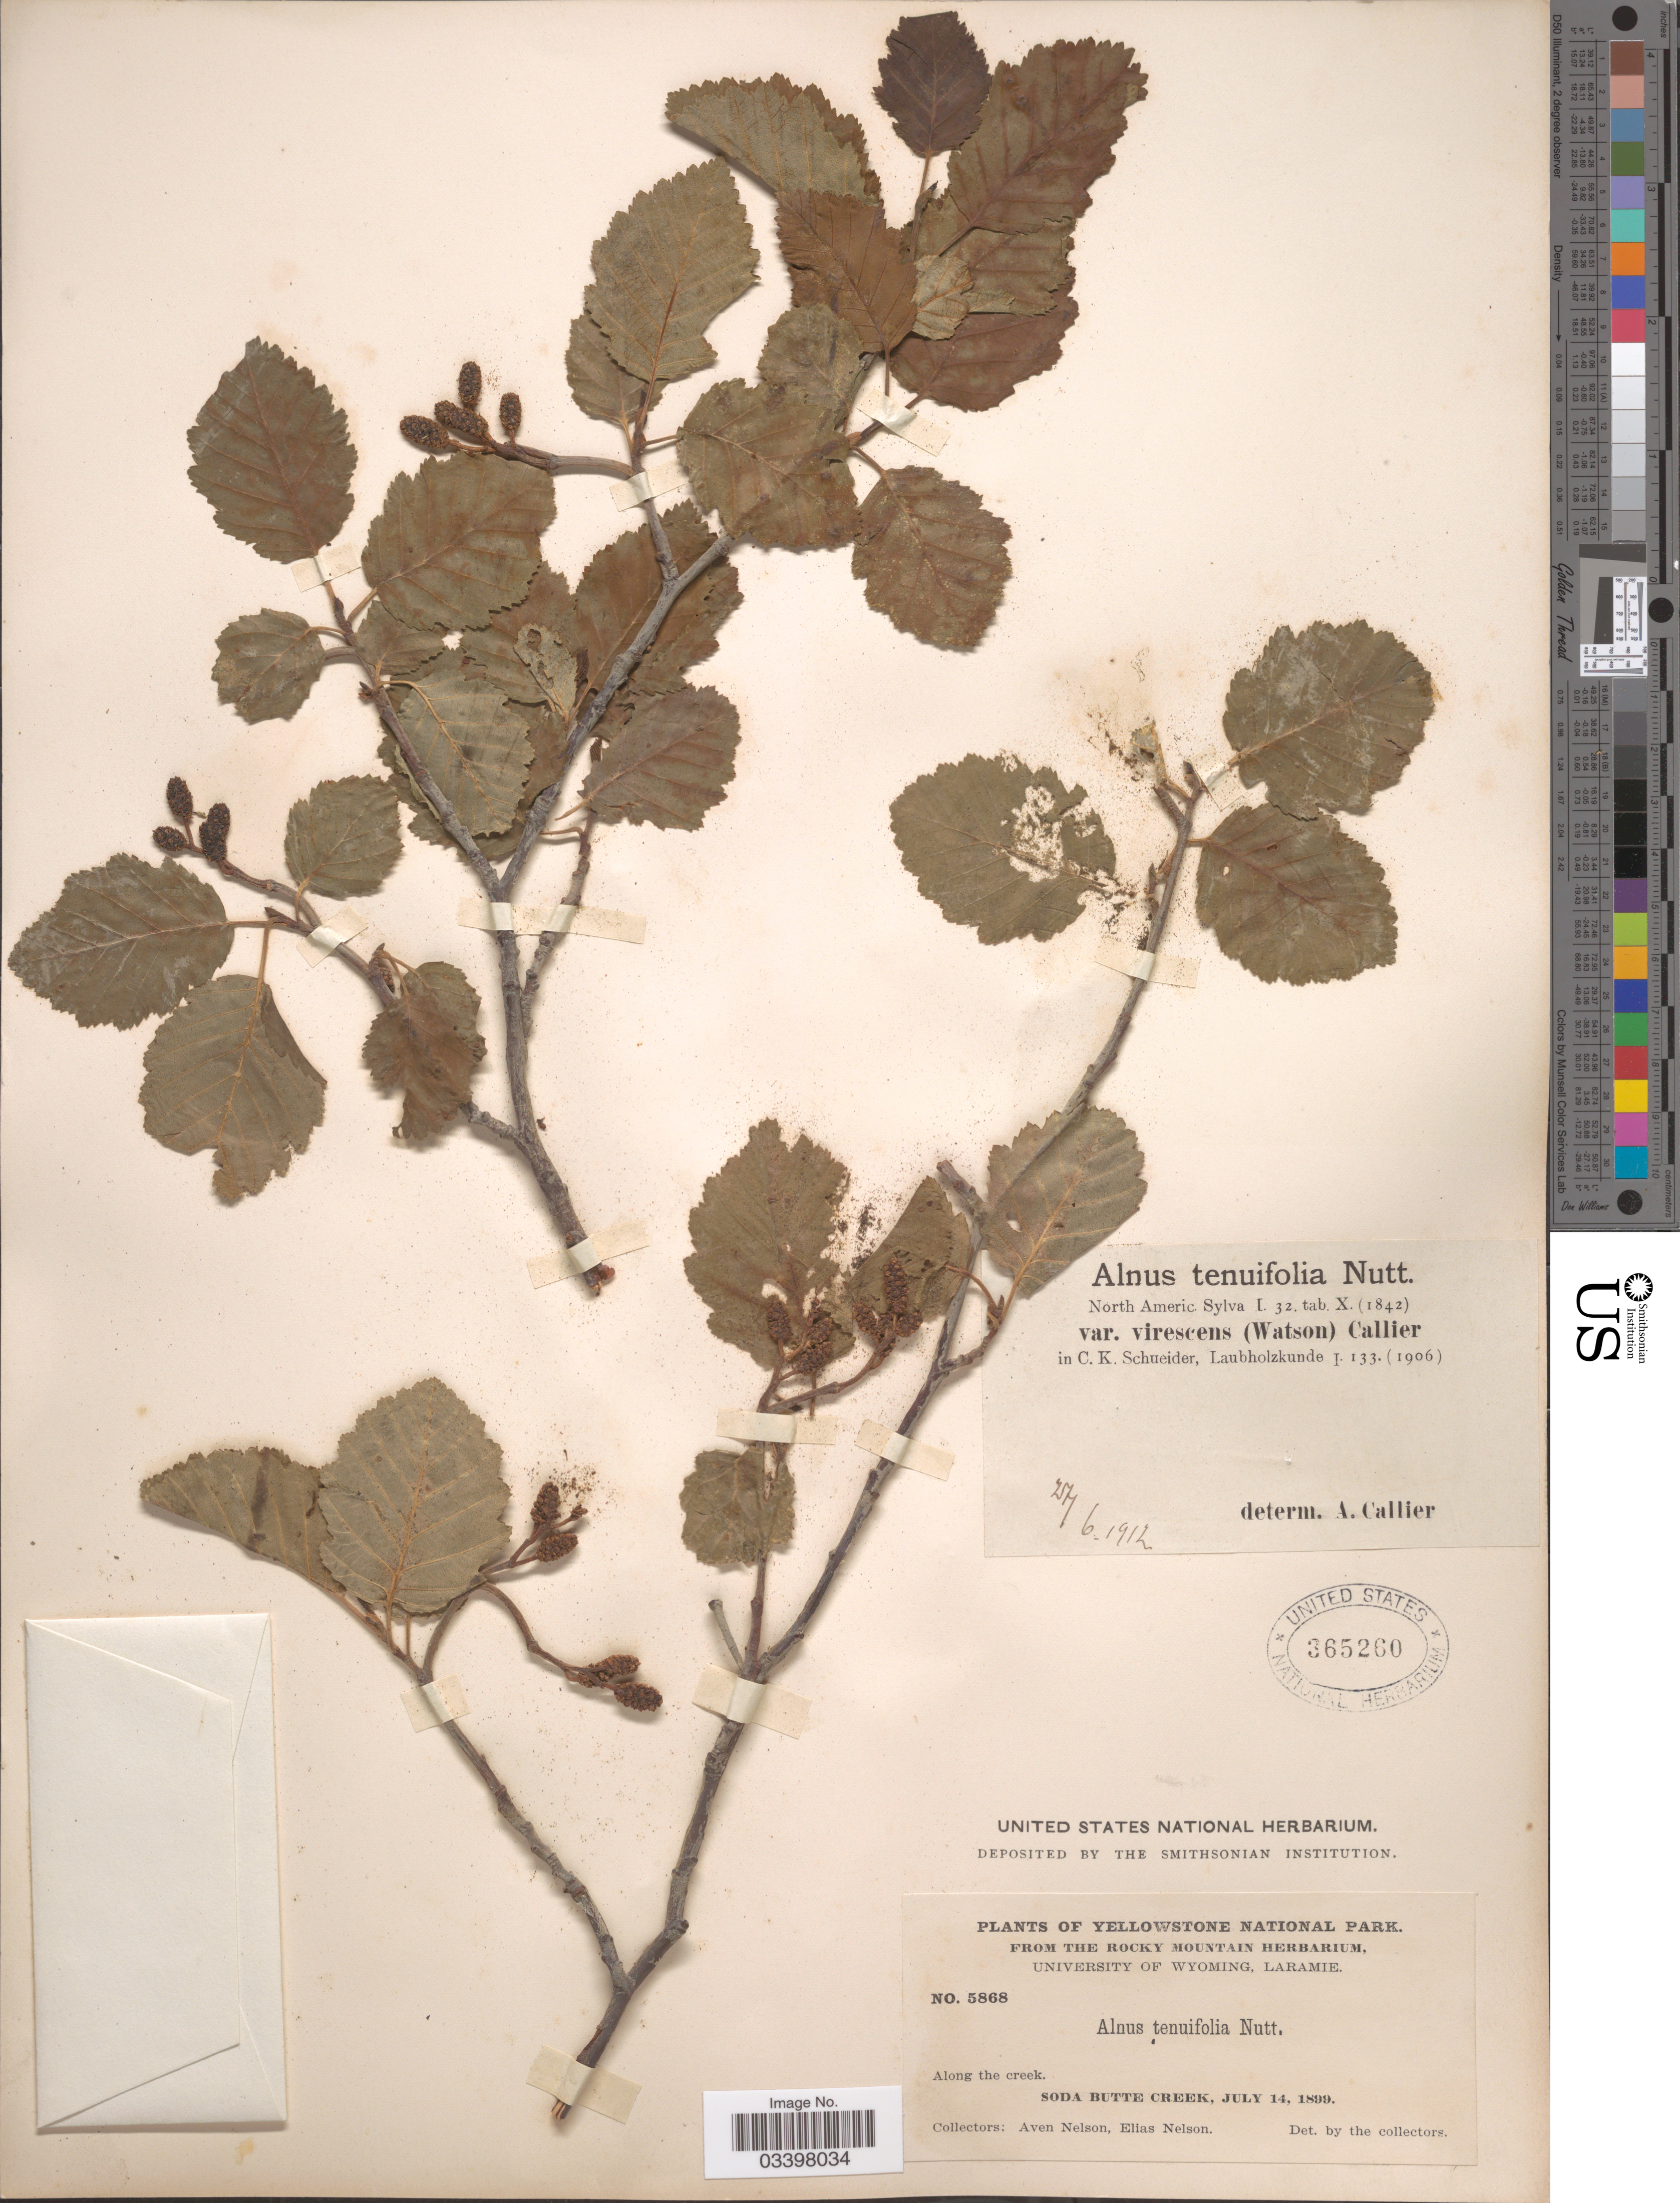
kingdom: Plantae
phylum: Tracheophyta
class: Magnoliopsida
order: Fagales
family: Betulaceae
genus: Alnus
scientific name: Alnus incana subsp. tenuifolia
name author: (Nutt.) Breitung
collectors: A. Nelson & E. Nelson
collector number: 5868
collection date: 1899-07-14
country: United States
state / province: Wyoming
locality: Yellowstone National Park. Along the creek. Soda Butte Creek.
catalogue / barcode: US 365260